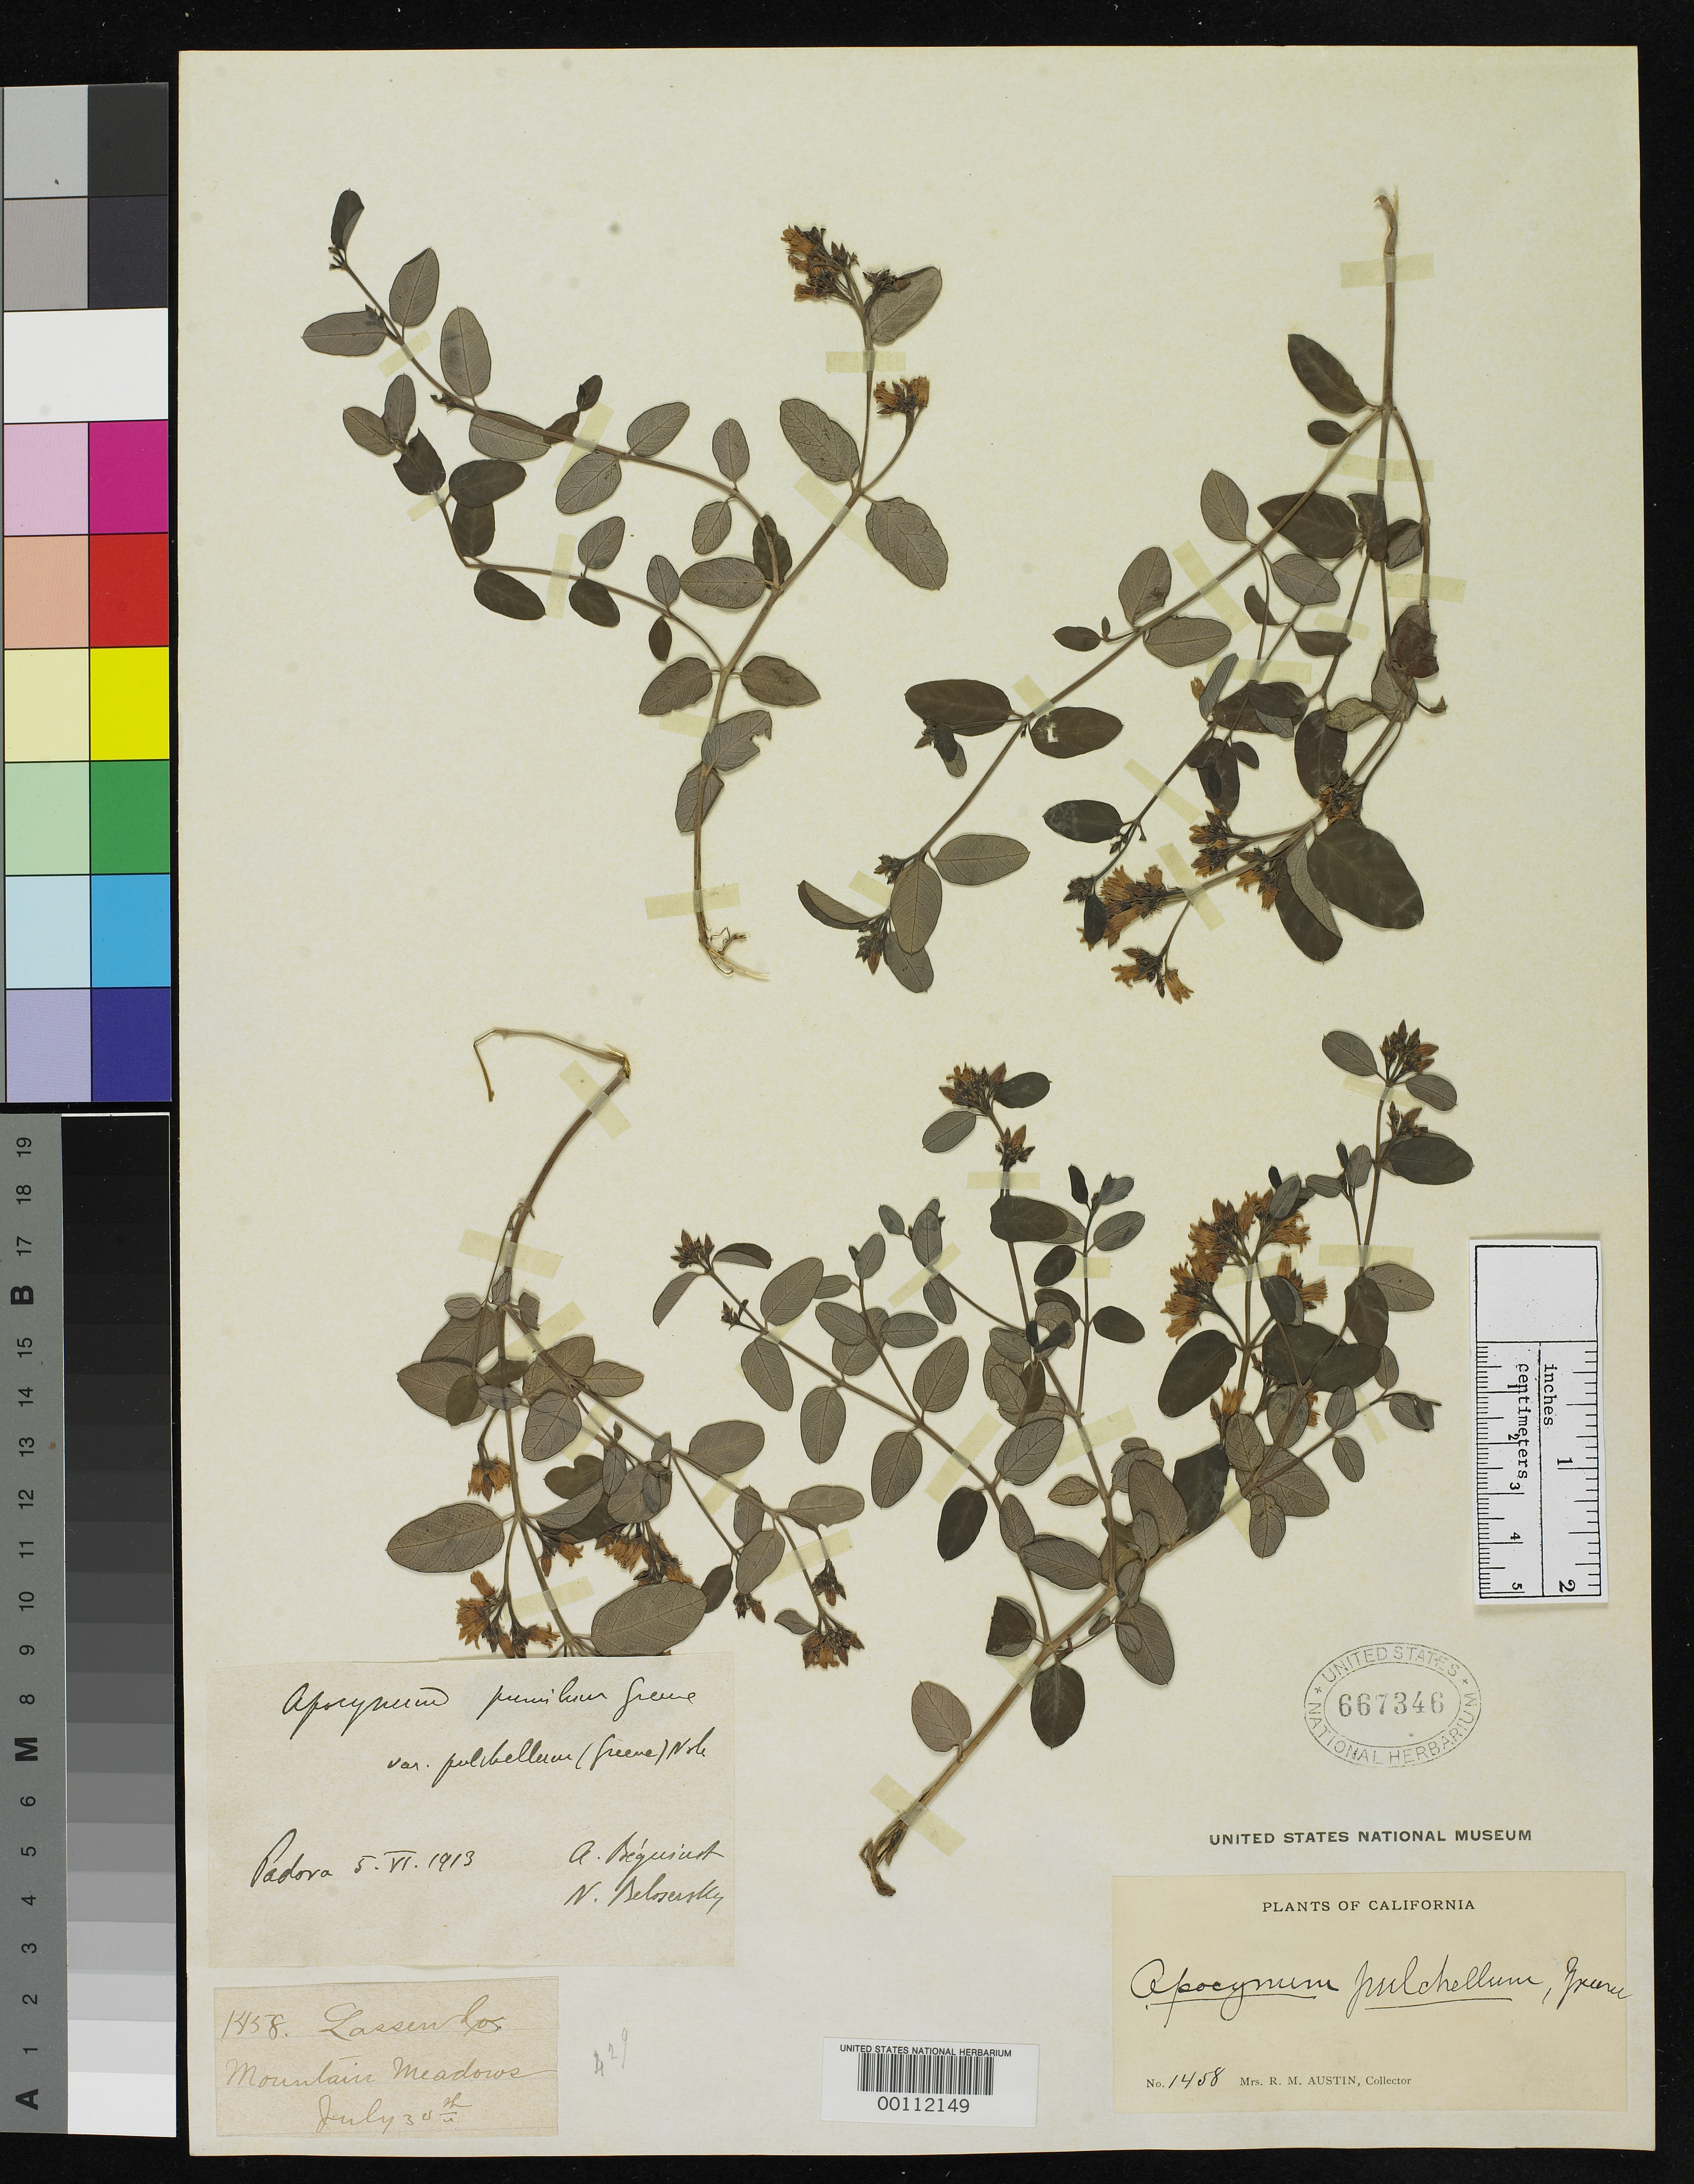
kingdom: Plantae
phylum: Tracheophyta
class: Magnoliopsida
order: Gentianales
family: Apocynaceae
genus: Apocynum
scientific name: Apocynum pulchellum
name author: Greene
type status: Isotype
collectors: R. Austin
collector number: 1458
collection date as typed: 30 Jul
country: United States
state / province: California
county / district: Lassen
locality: Mountains, meadows of Lassen.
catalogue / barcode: US 667346